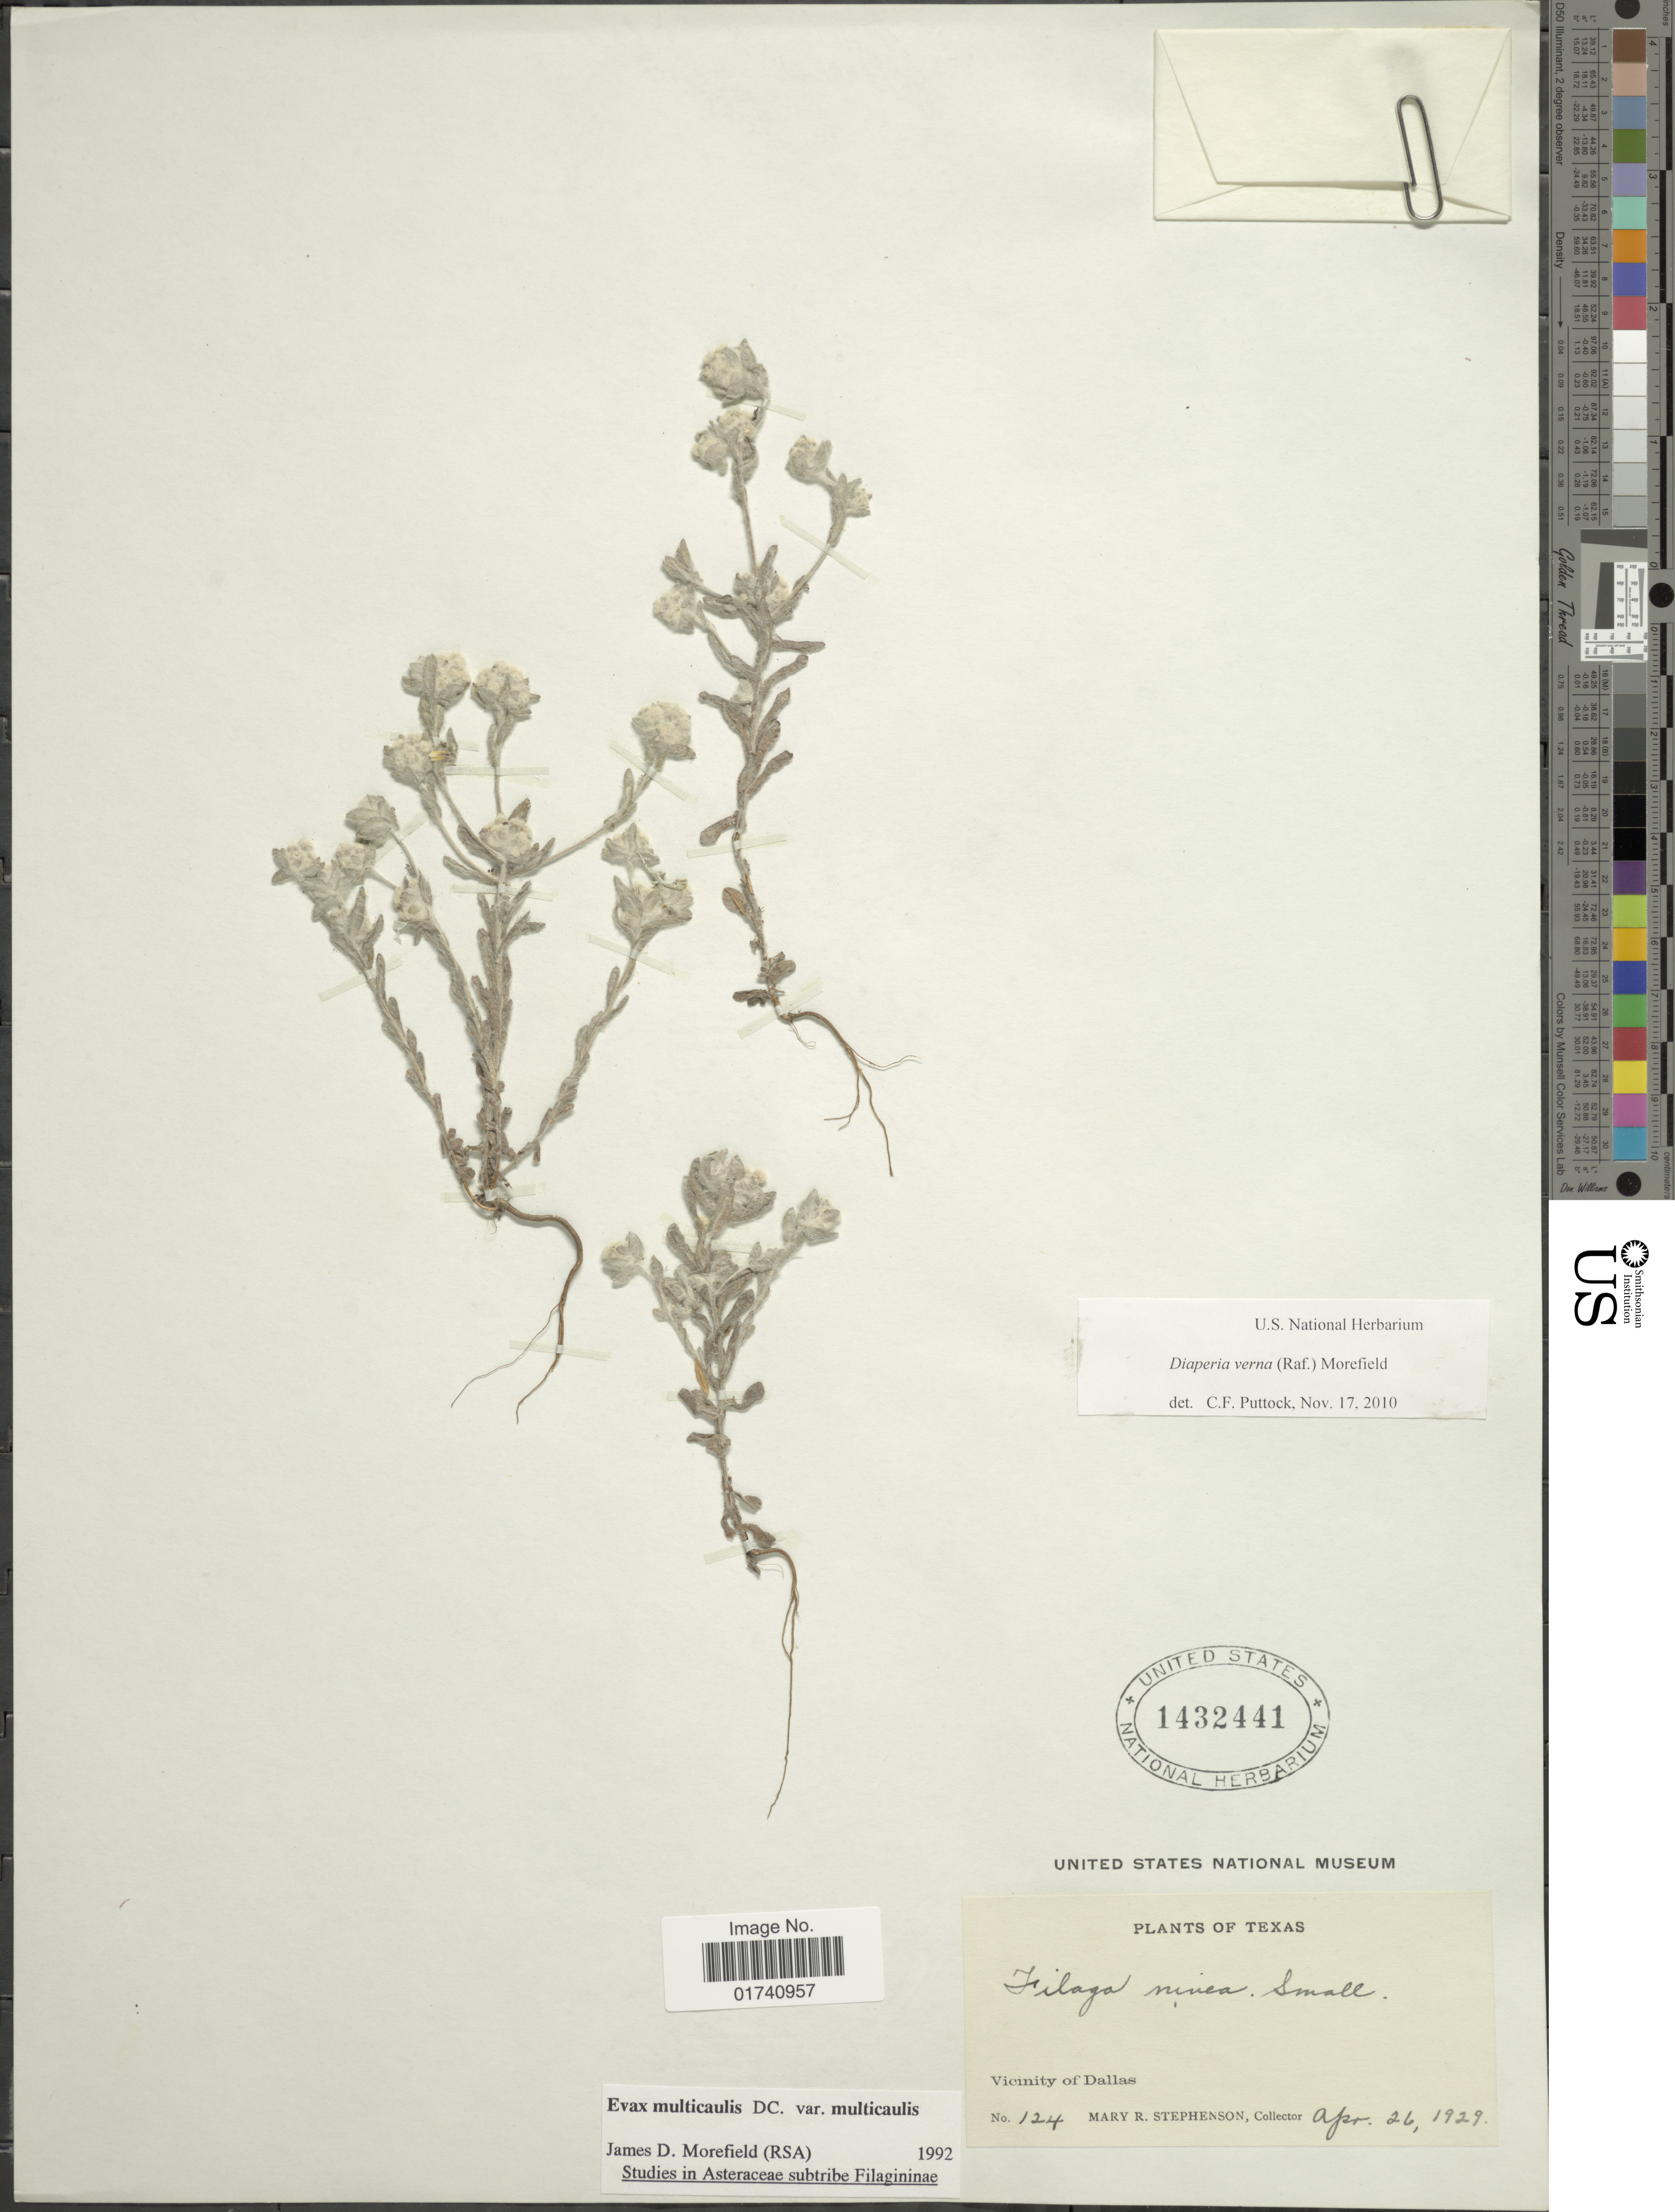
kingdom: Plantae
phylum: Tracheophyta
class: Magnoliopsida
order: Asterales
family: Asteraceae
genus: Diaperia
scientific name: Diaperia verna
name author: (Raf.) Morefield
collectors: M. Stephenson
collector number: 124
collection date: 1929-04-26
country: United States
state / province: Texas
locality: Vicinity of Dallas.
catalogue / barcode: US 1432441